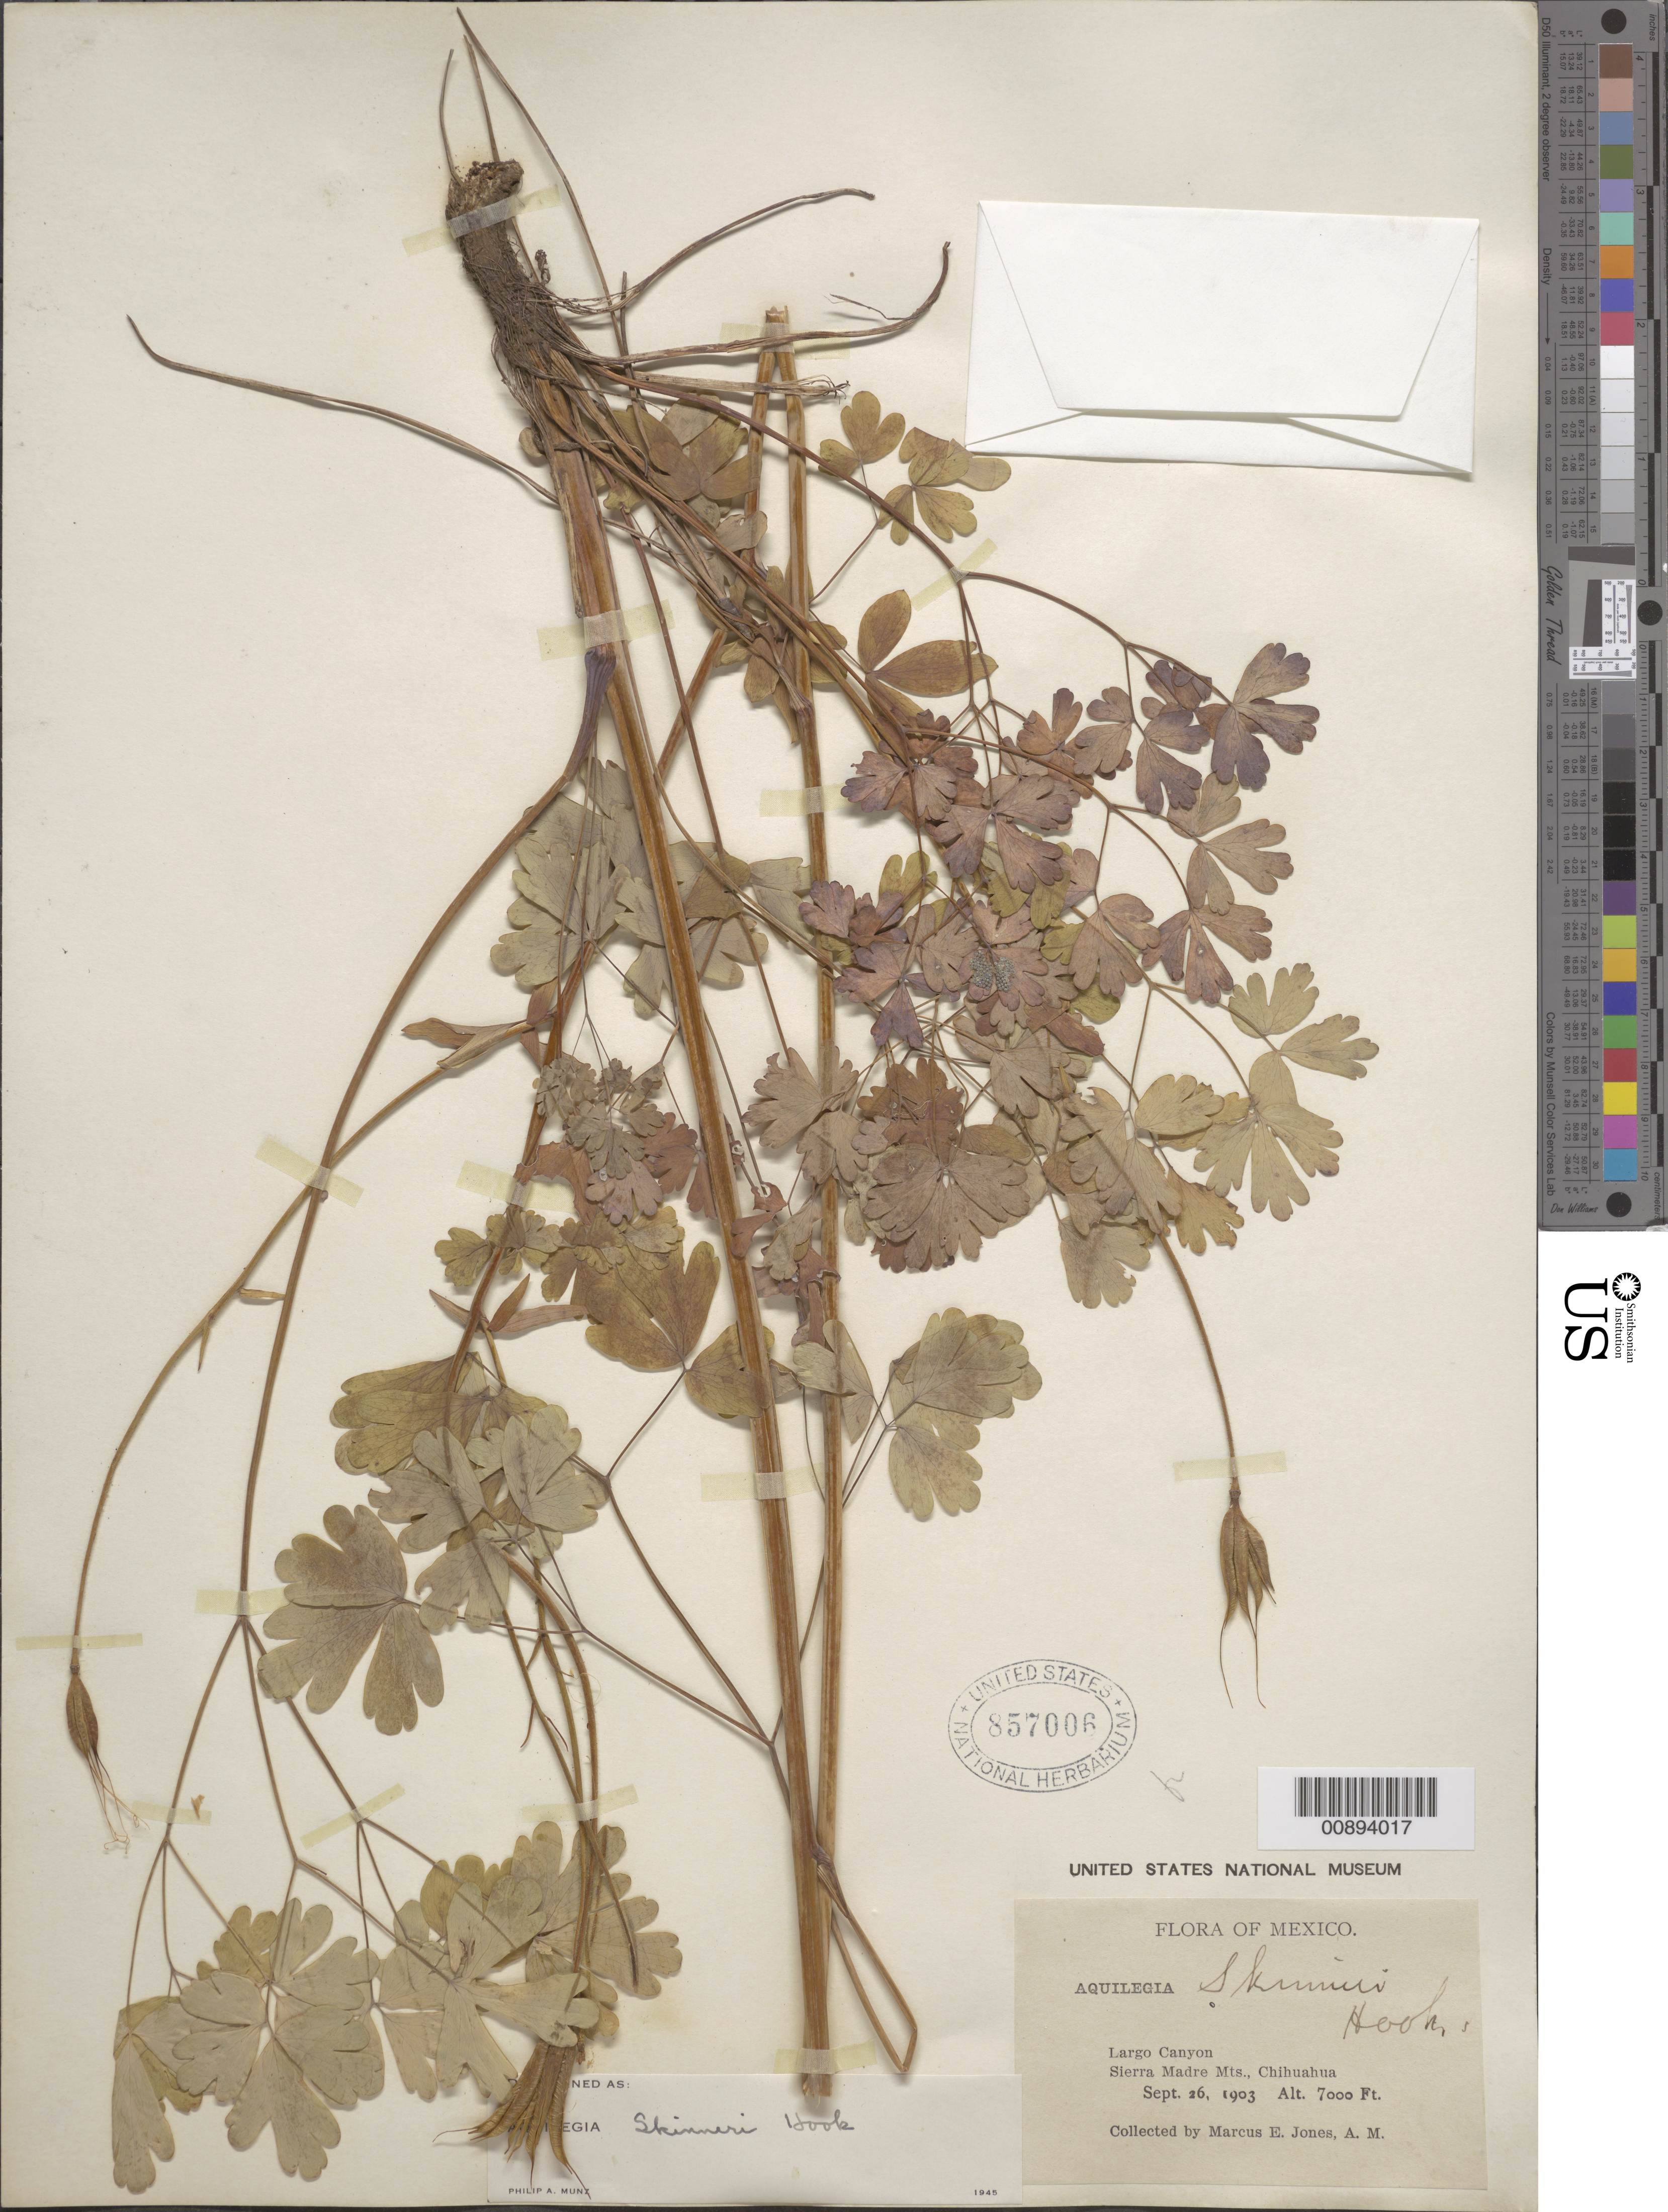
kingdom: Plantae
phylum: Tracheophyta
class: Magnoliopsida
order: Ranunculales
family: Ranunculaceae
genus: Aquilegia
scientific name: Aquilegia skinneri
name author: Hook. f.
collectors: M. E. Jones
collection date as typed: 26 Sep 1903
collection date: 1903-09-26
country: Mexico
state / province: Chihuahua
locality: Largo Canyon, Sierra Madre Mts., Chihuahua.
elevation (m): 2134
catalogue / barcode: US 857006